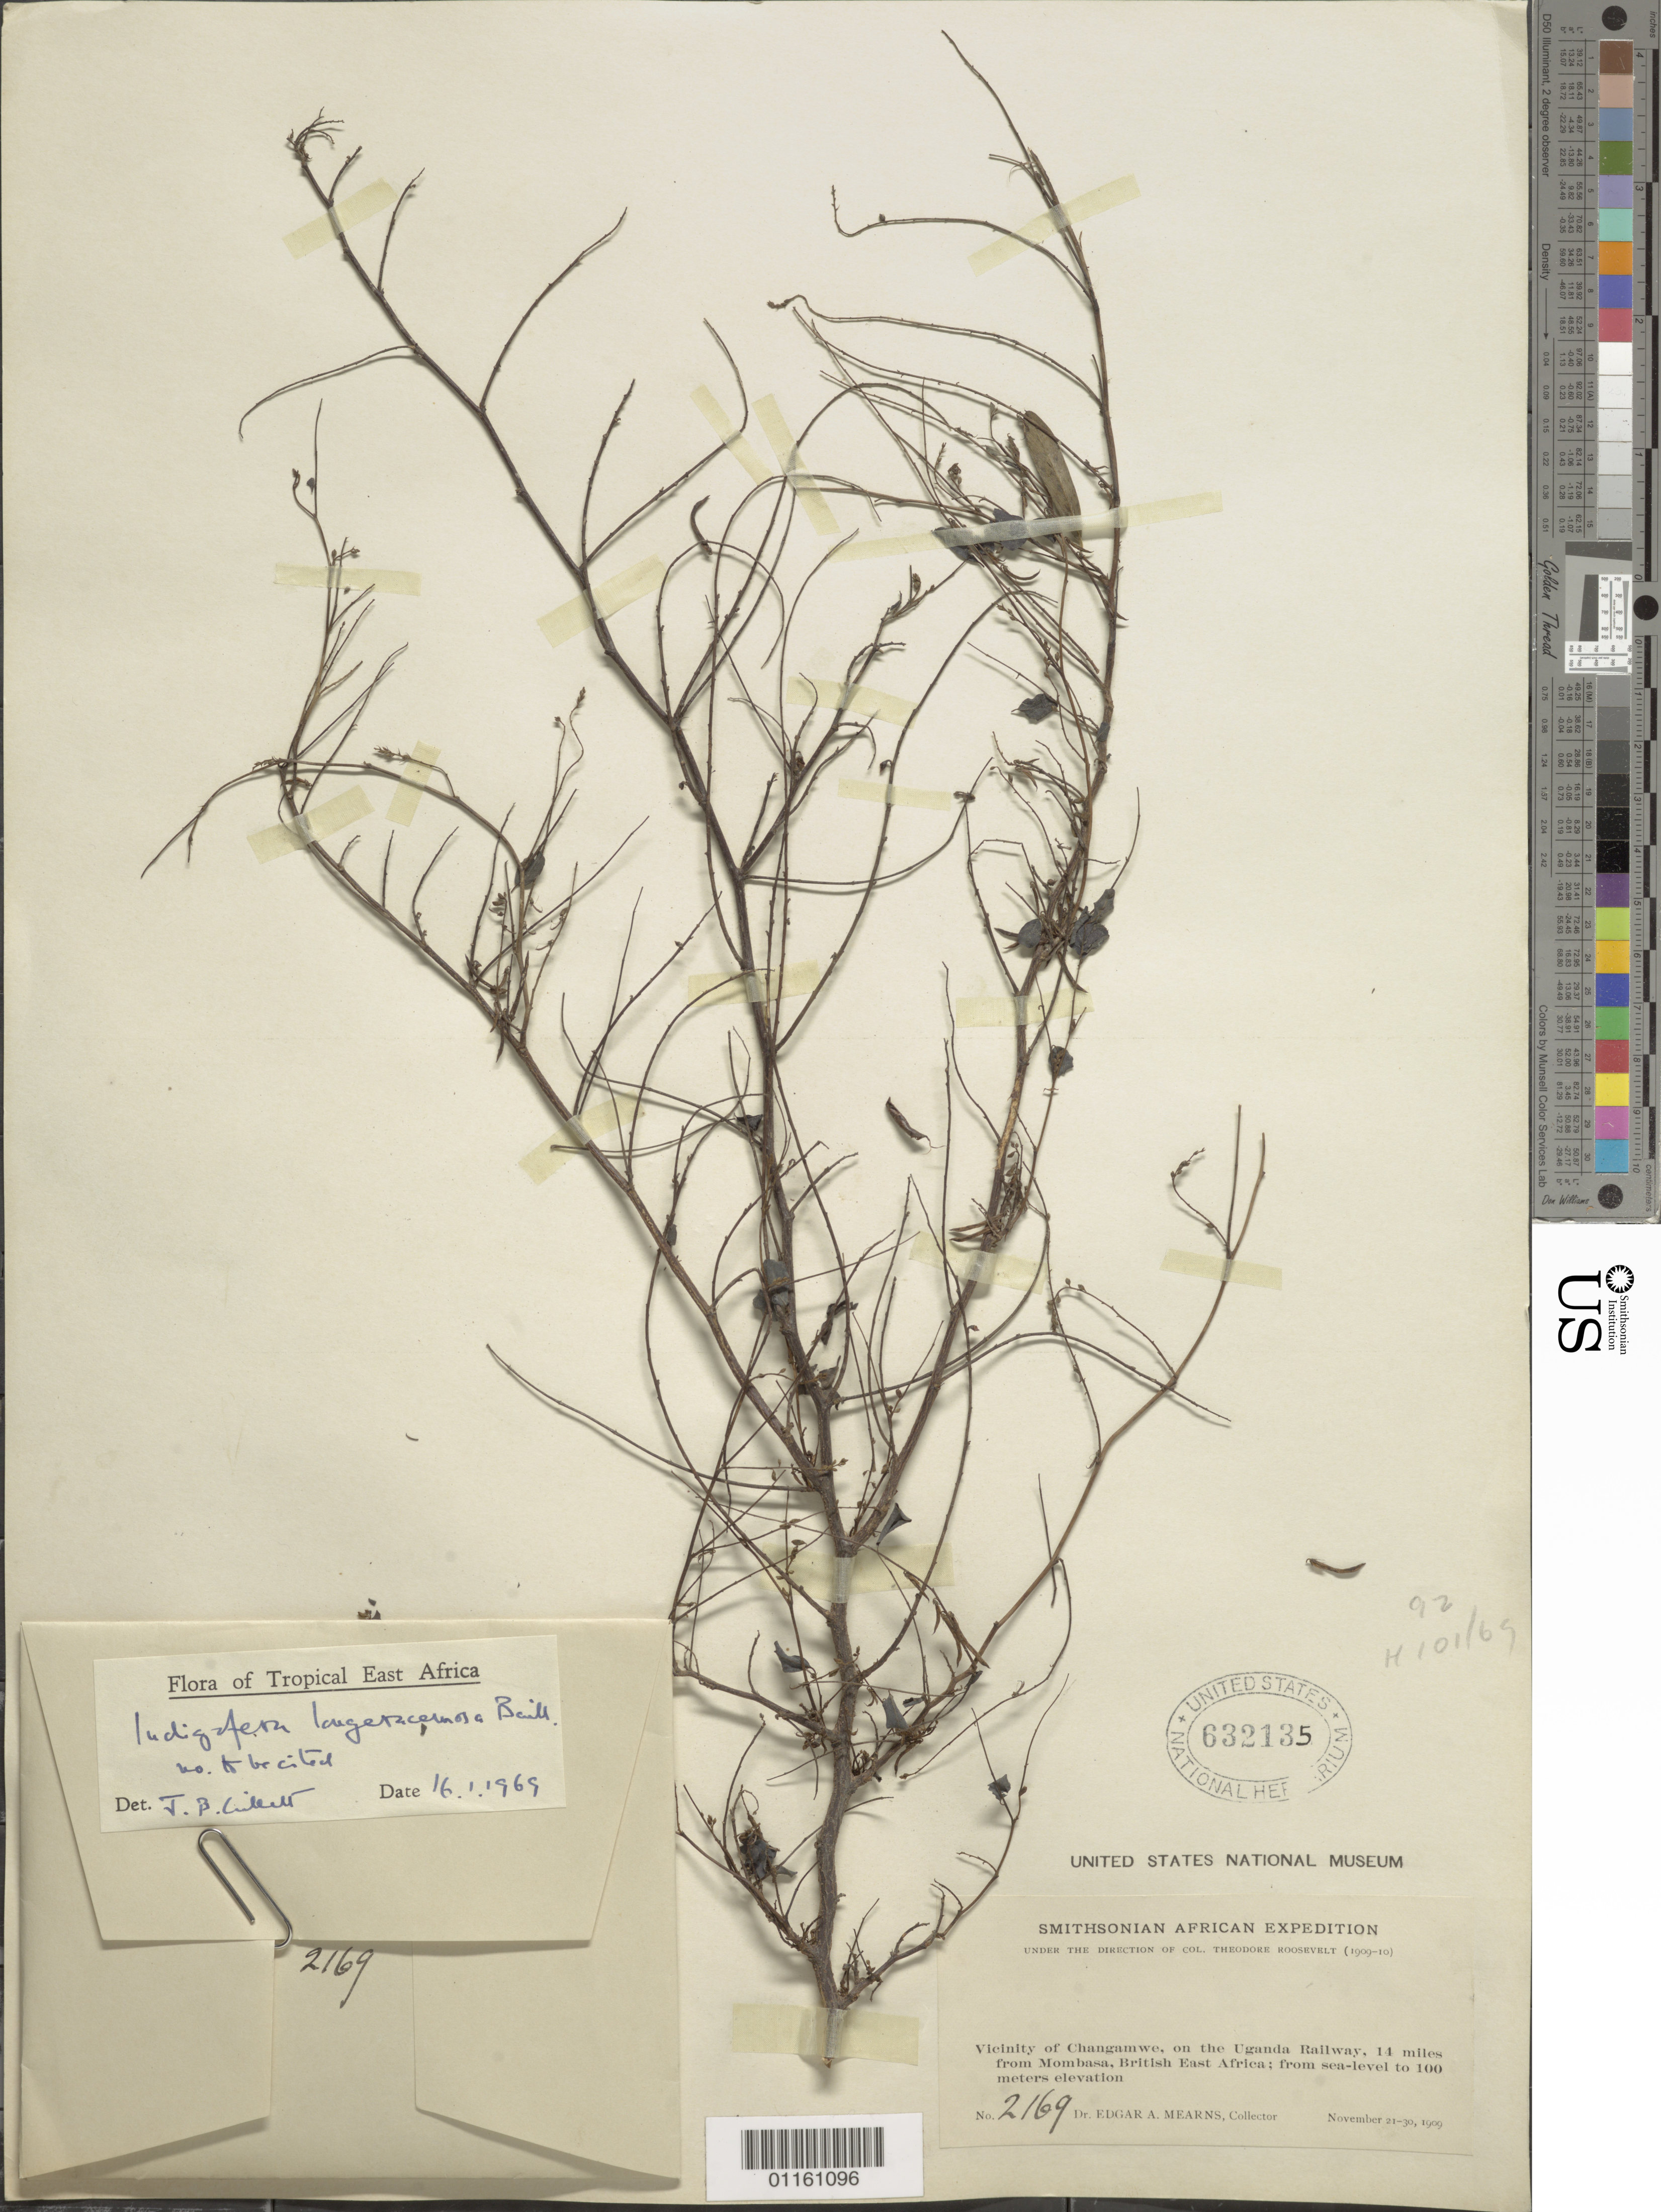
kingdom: Plantae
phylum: Tracheophyta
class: Magnoliopsida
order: Fabales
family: Fabaceae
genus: Indigofera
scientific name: Indigofera longibarbata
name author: Engl.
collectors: E. A. Mearns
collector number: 2169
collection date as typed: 21 Nov 1909 to 30 Nov 1909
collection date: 1909-11-21/1909-11-30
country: Uganda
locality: Vicinity of Changamwe, on the Uganda railway, 14 mi from Mombasa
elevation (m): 0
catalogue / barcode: US 632135